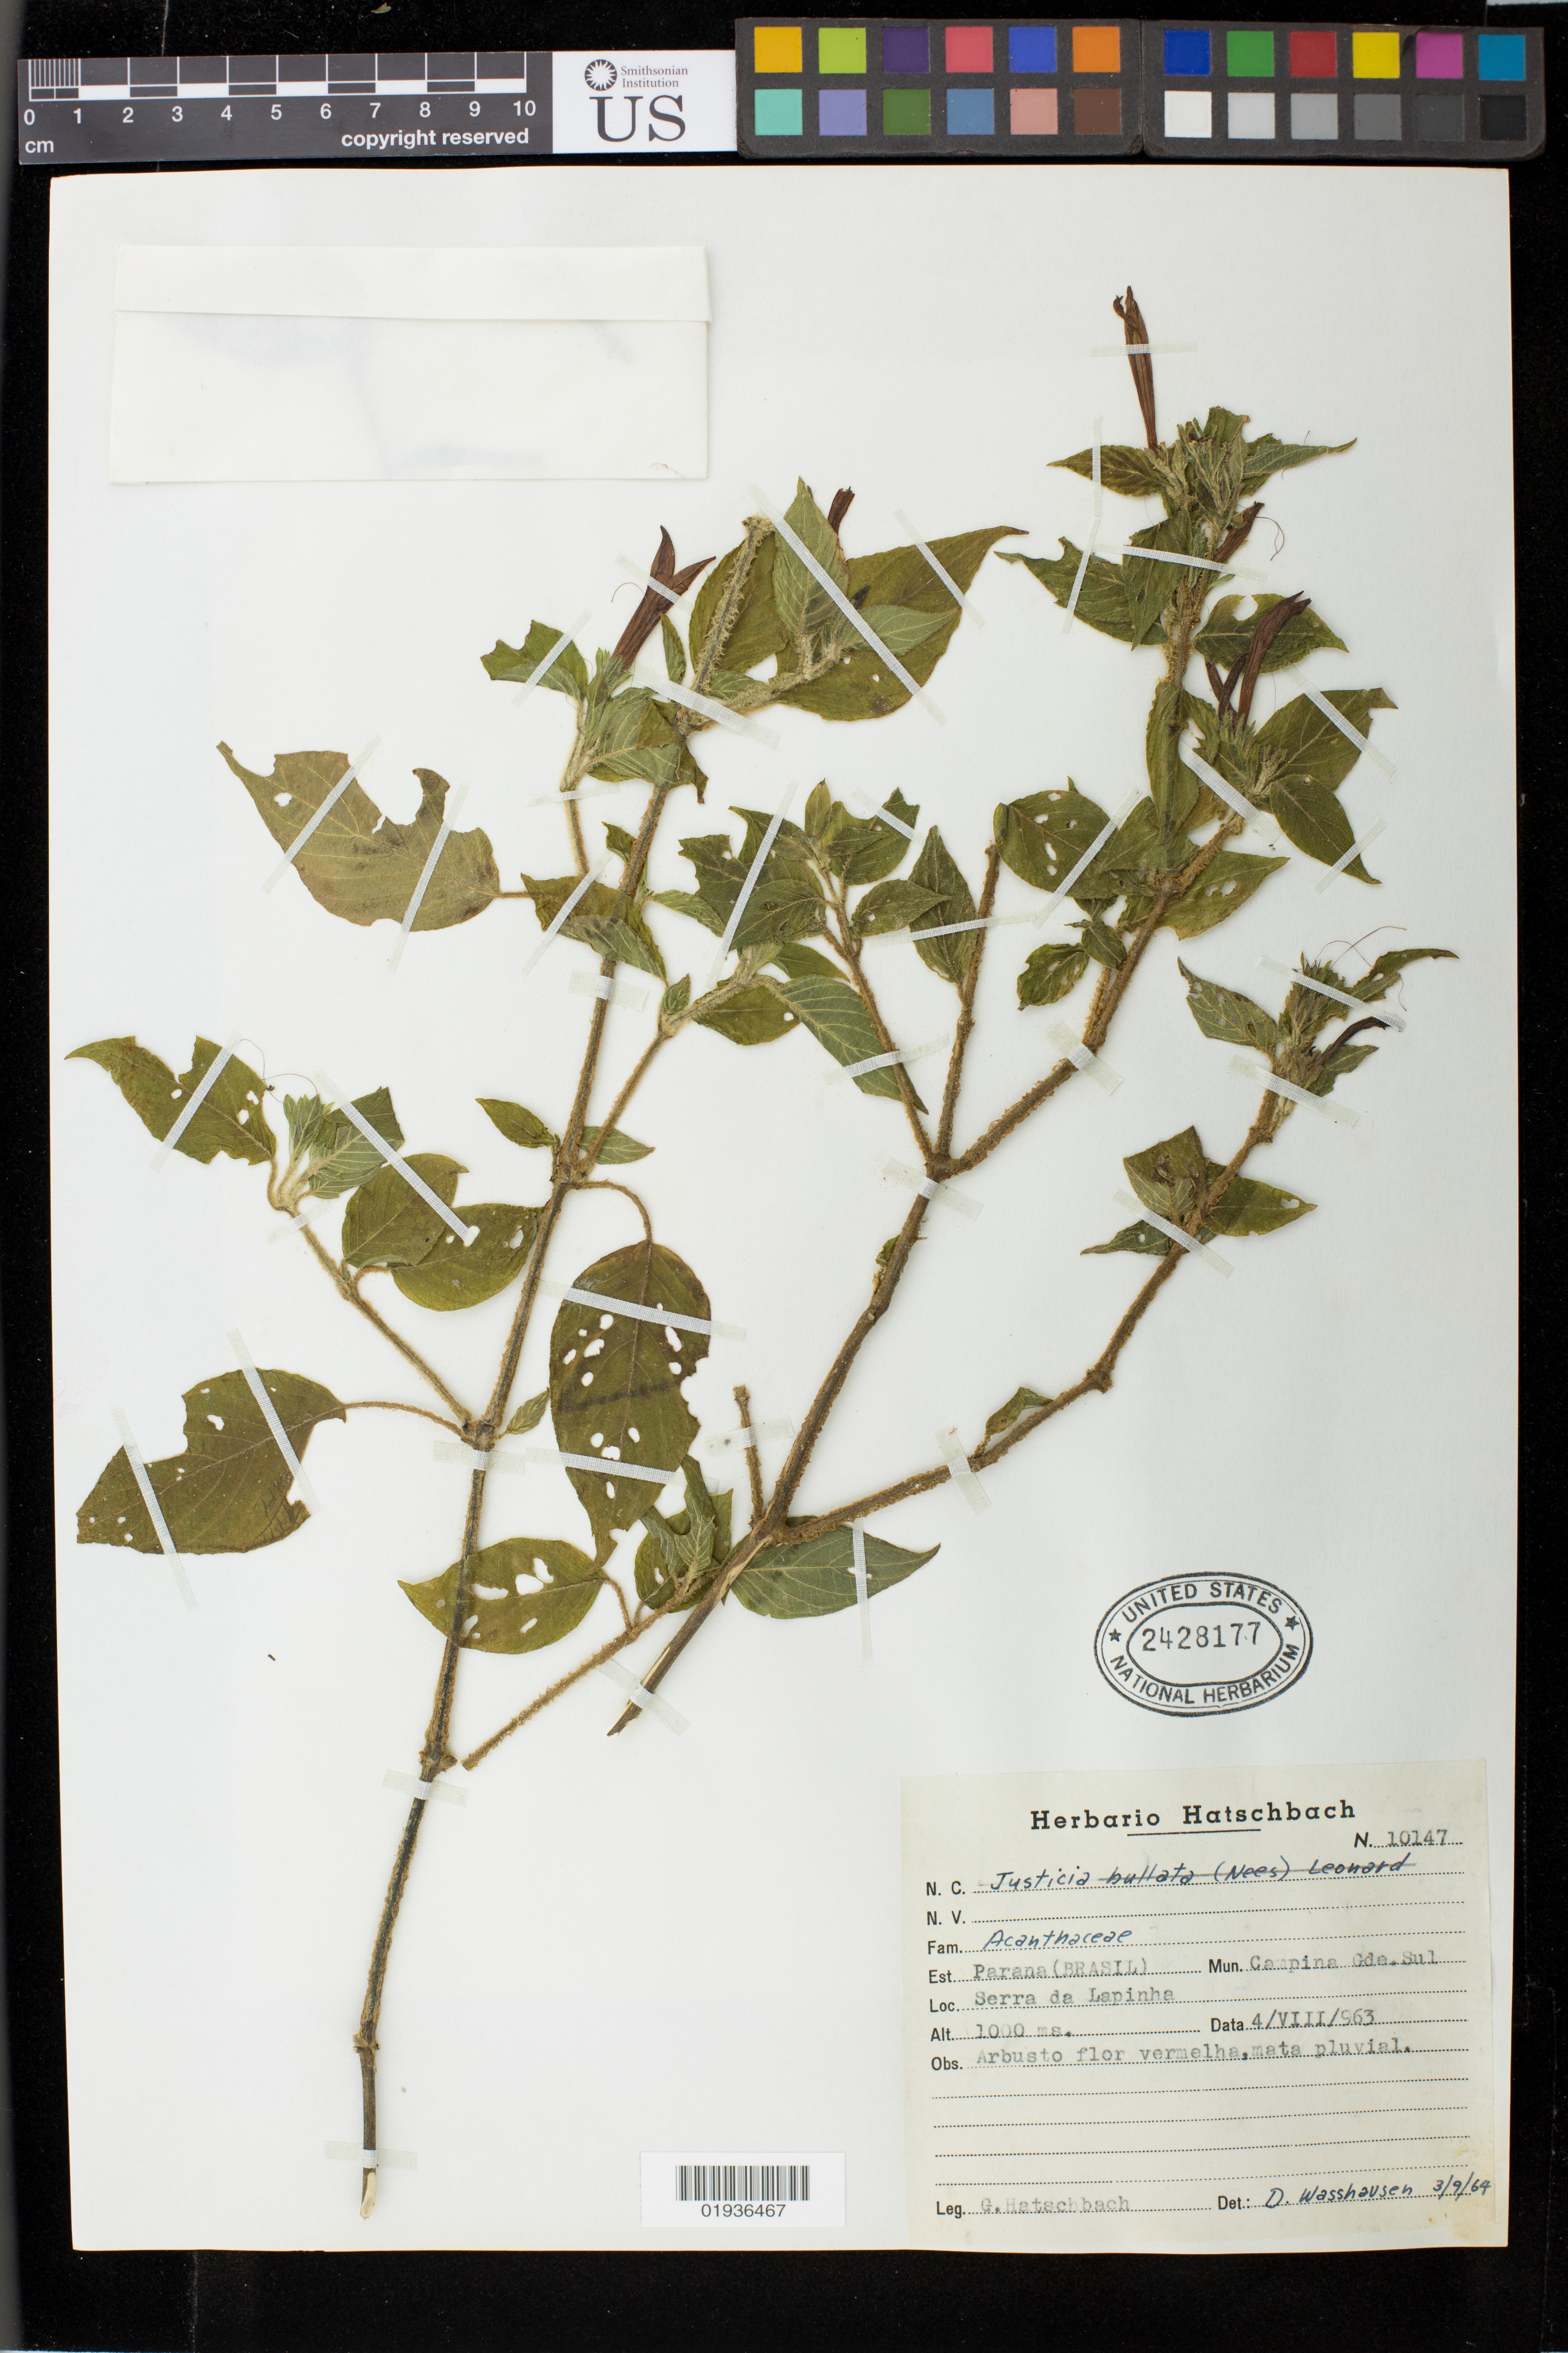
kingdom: Plantae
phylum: Tracheophyta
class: Magnoliopsida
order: Lamiales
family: Acanthaceae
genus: Justicia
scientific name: Justicia sp.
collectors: G. Hatschbach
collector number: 10147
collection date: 1963-08-04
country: Brazil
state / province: Paraná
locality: Est. Parana. Mun. Campina Gde. do Sul. Serra da Lapinha.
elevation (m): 1000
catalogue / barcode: US 2428177